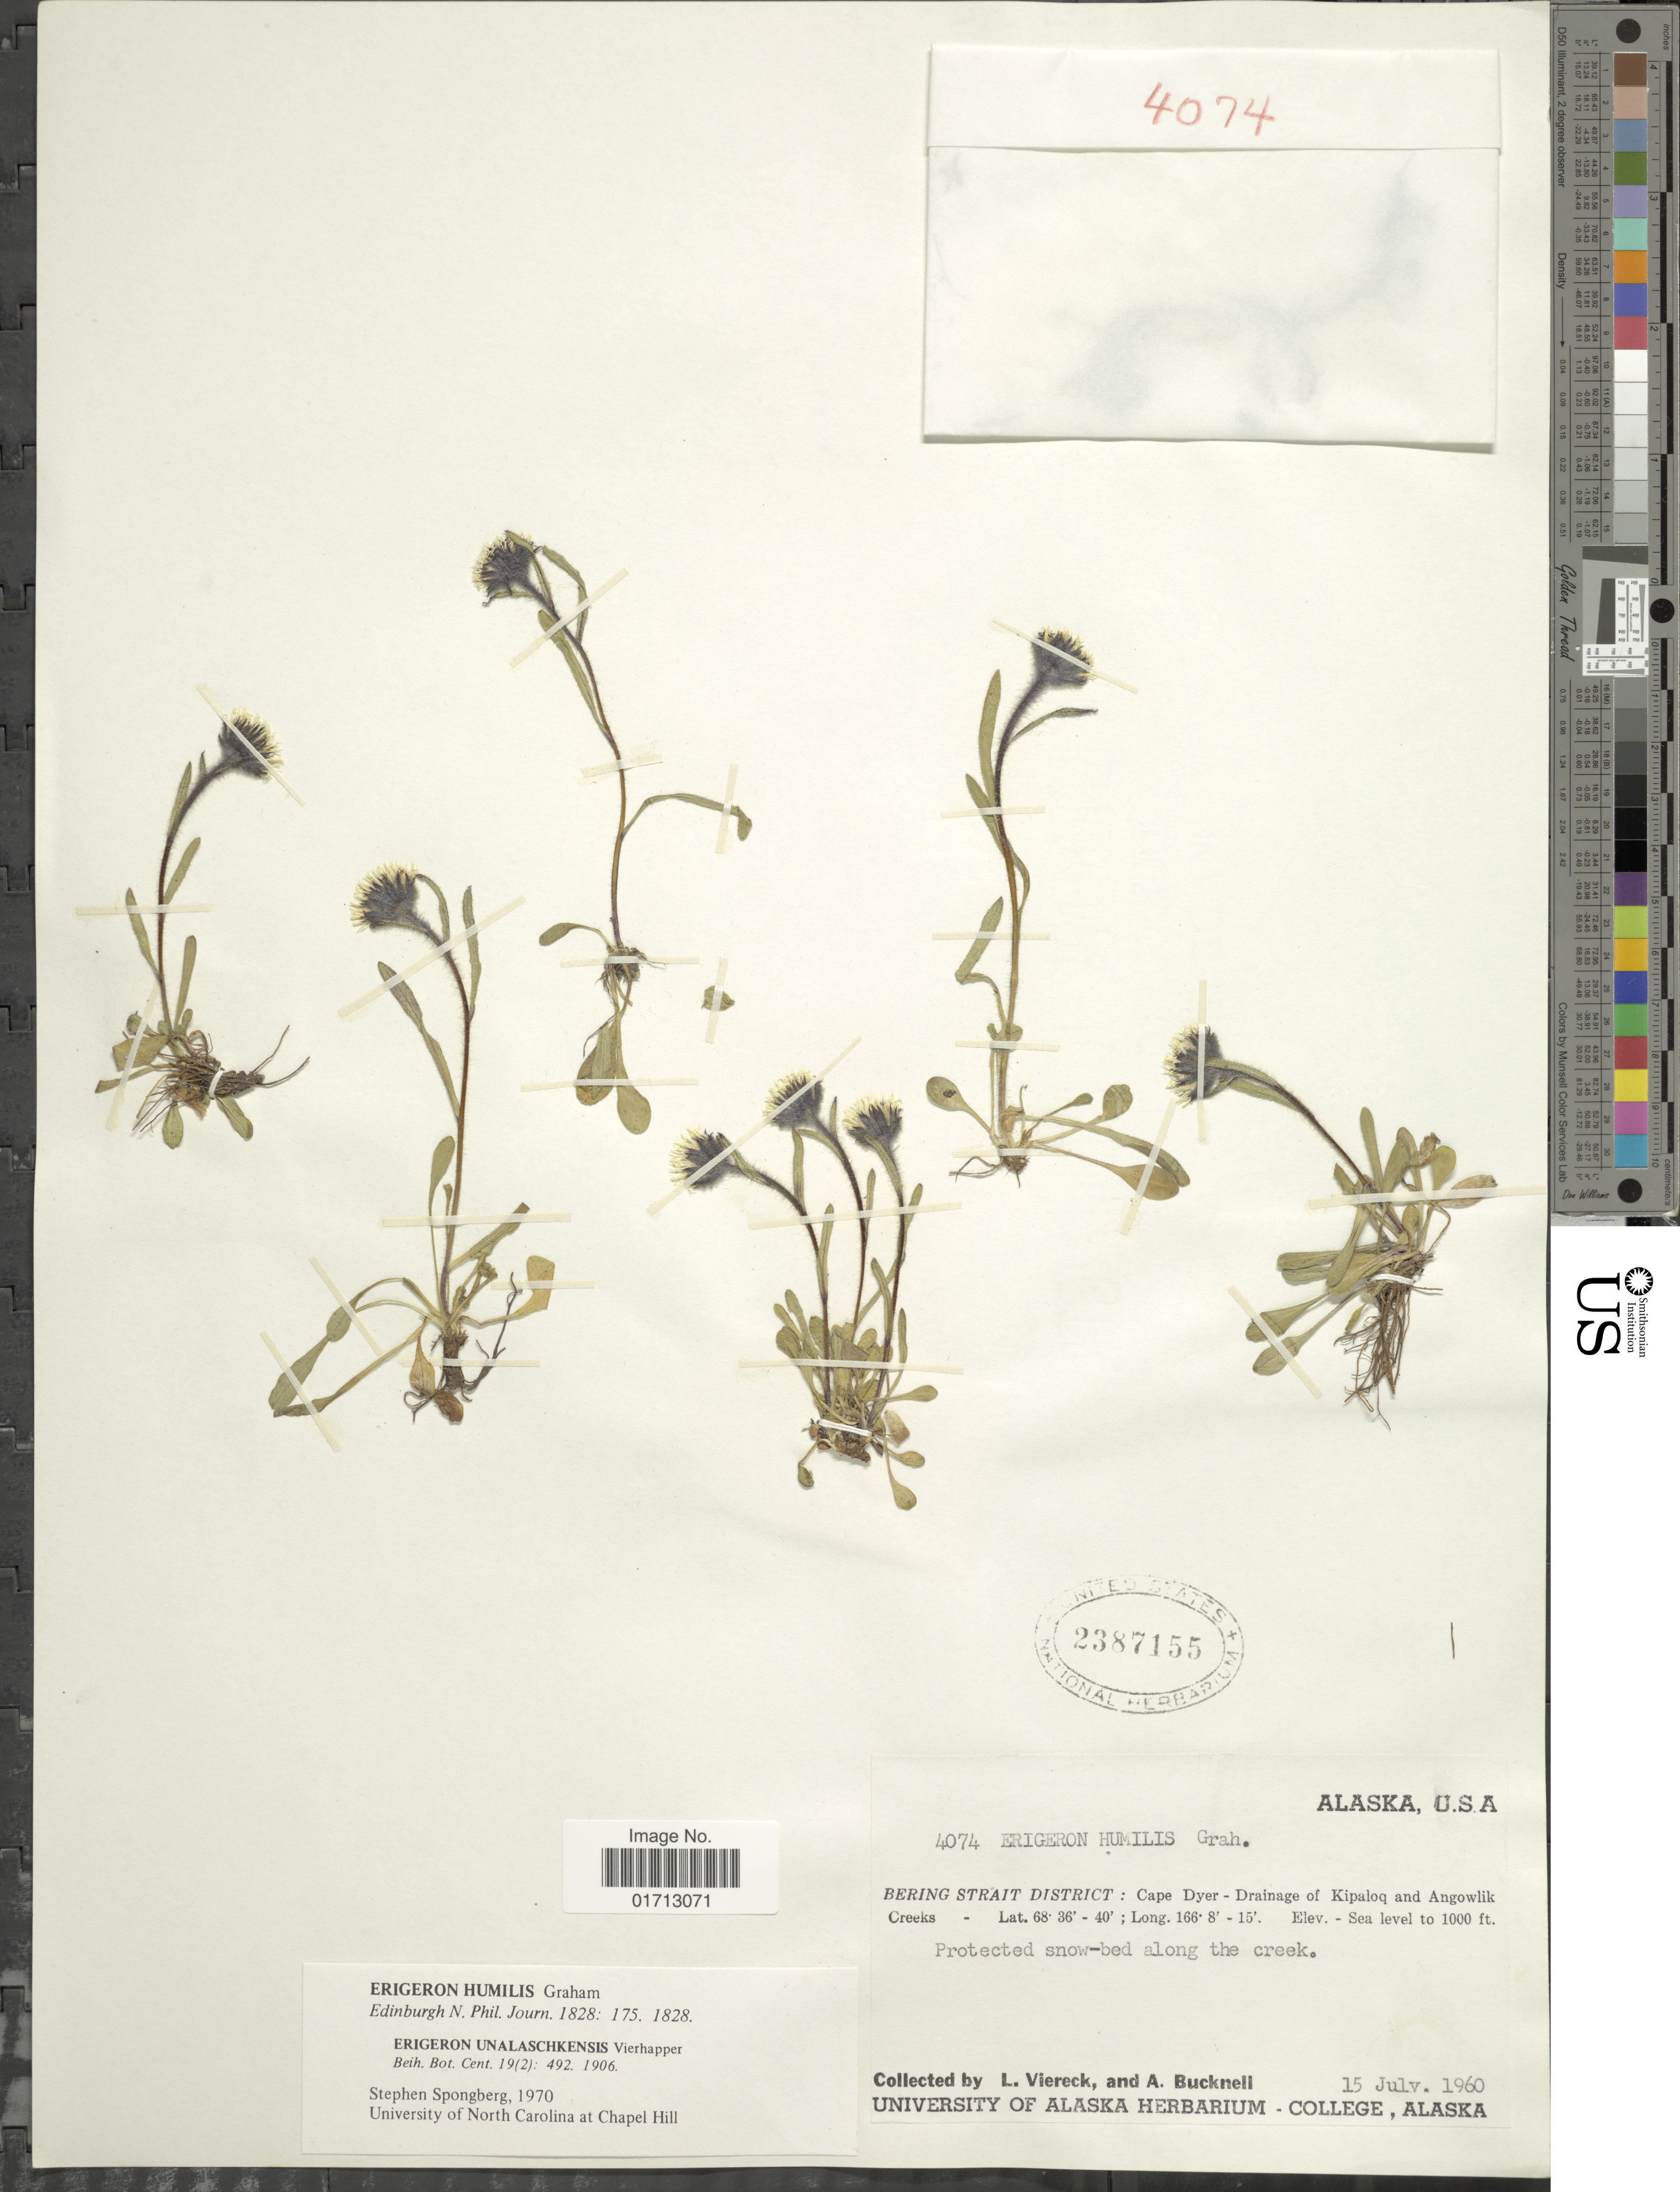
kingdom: Plantae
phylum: Tracheophyta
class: Magnoliopsida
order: Asterales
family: Asteraceae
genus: Erigeron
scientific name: Erigeron humilis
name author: Graham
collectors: L. Viereck & A. Bucknell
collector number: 4074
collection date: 1960-07-15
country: United States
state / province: Alaska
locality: Bering Strait District: Cape Dyer-Drainage of Kipaloq and Angowlik Creeks.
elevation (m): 305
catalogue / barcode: US 2387155